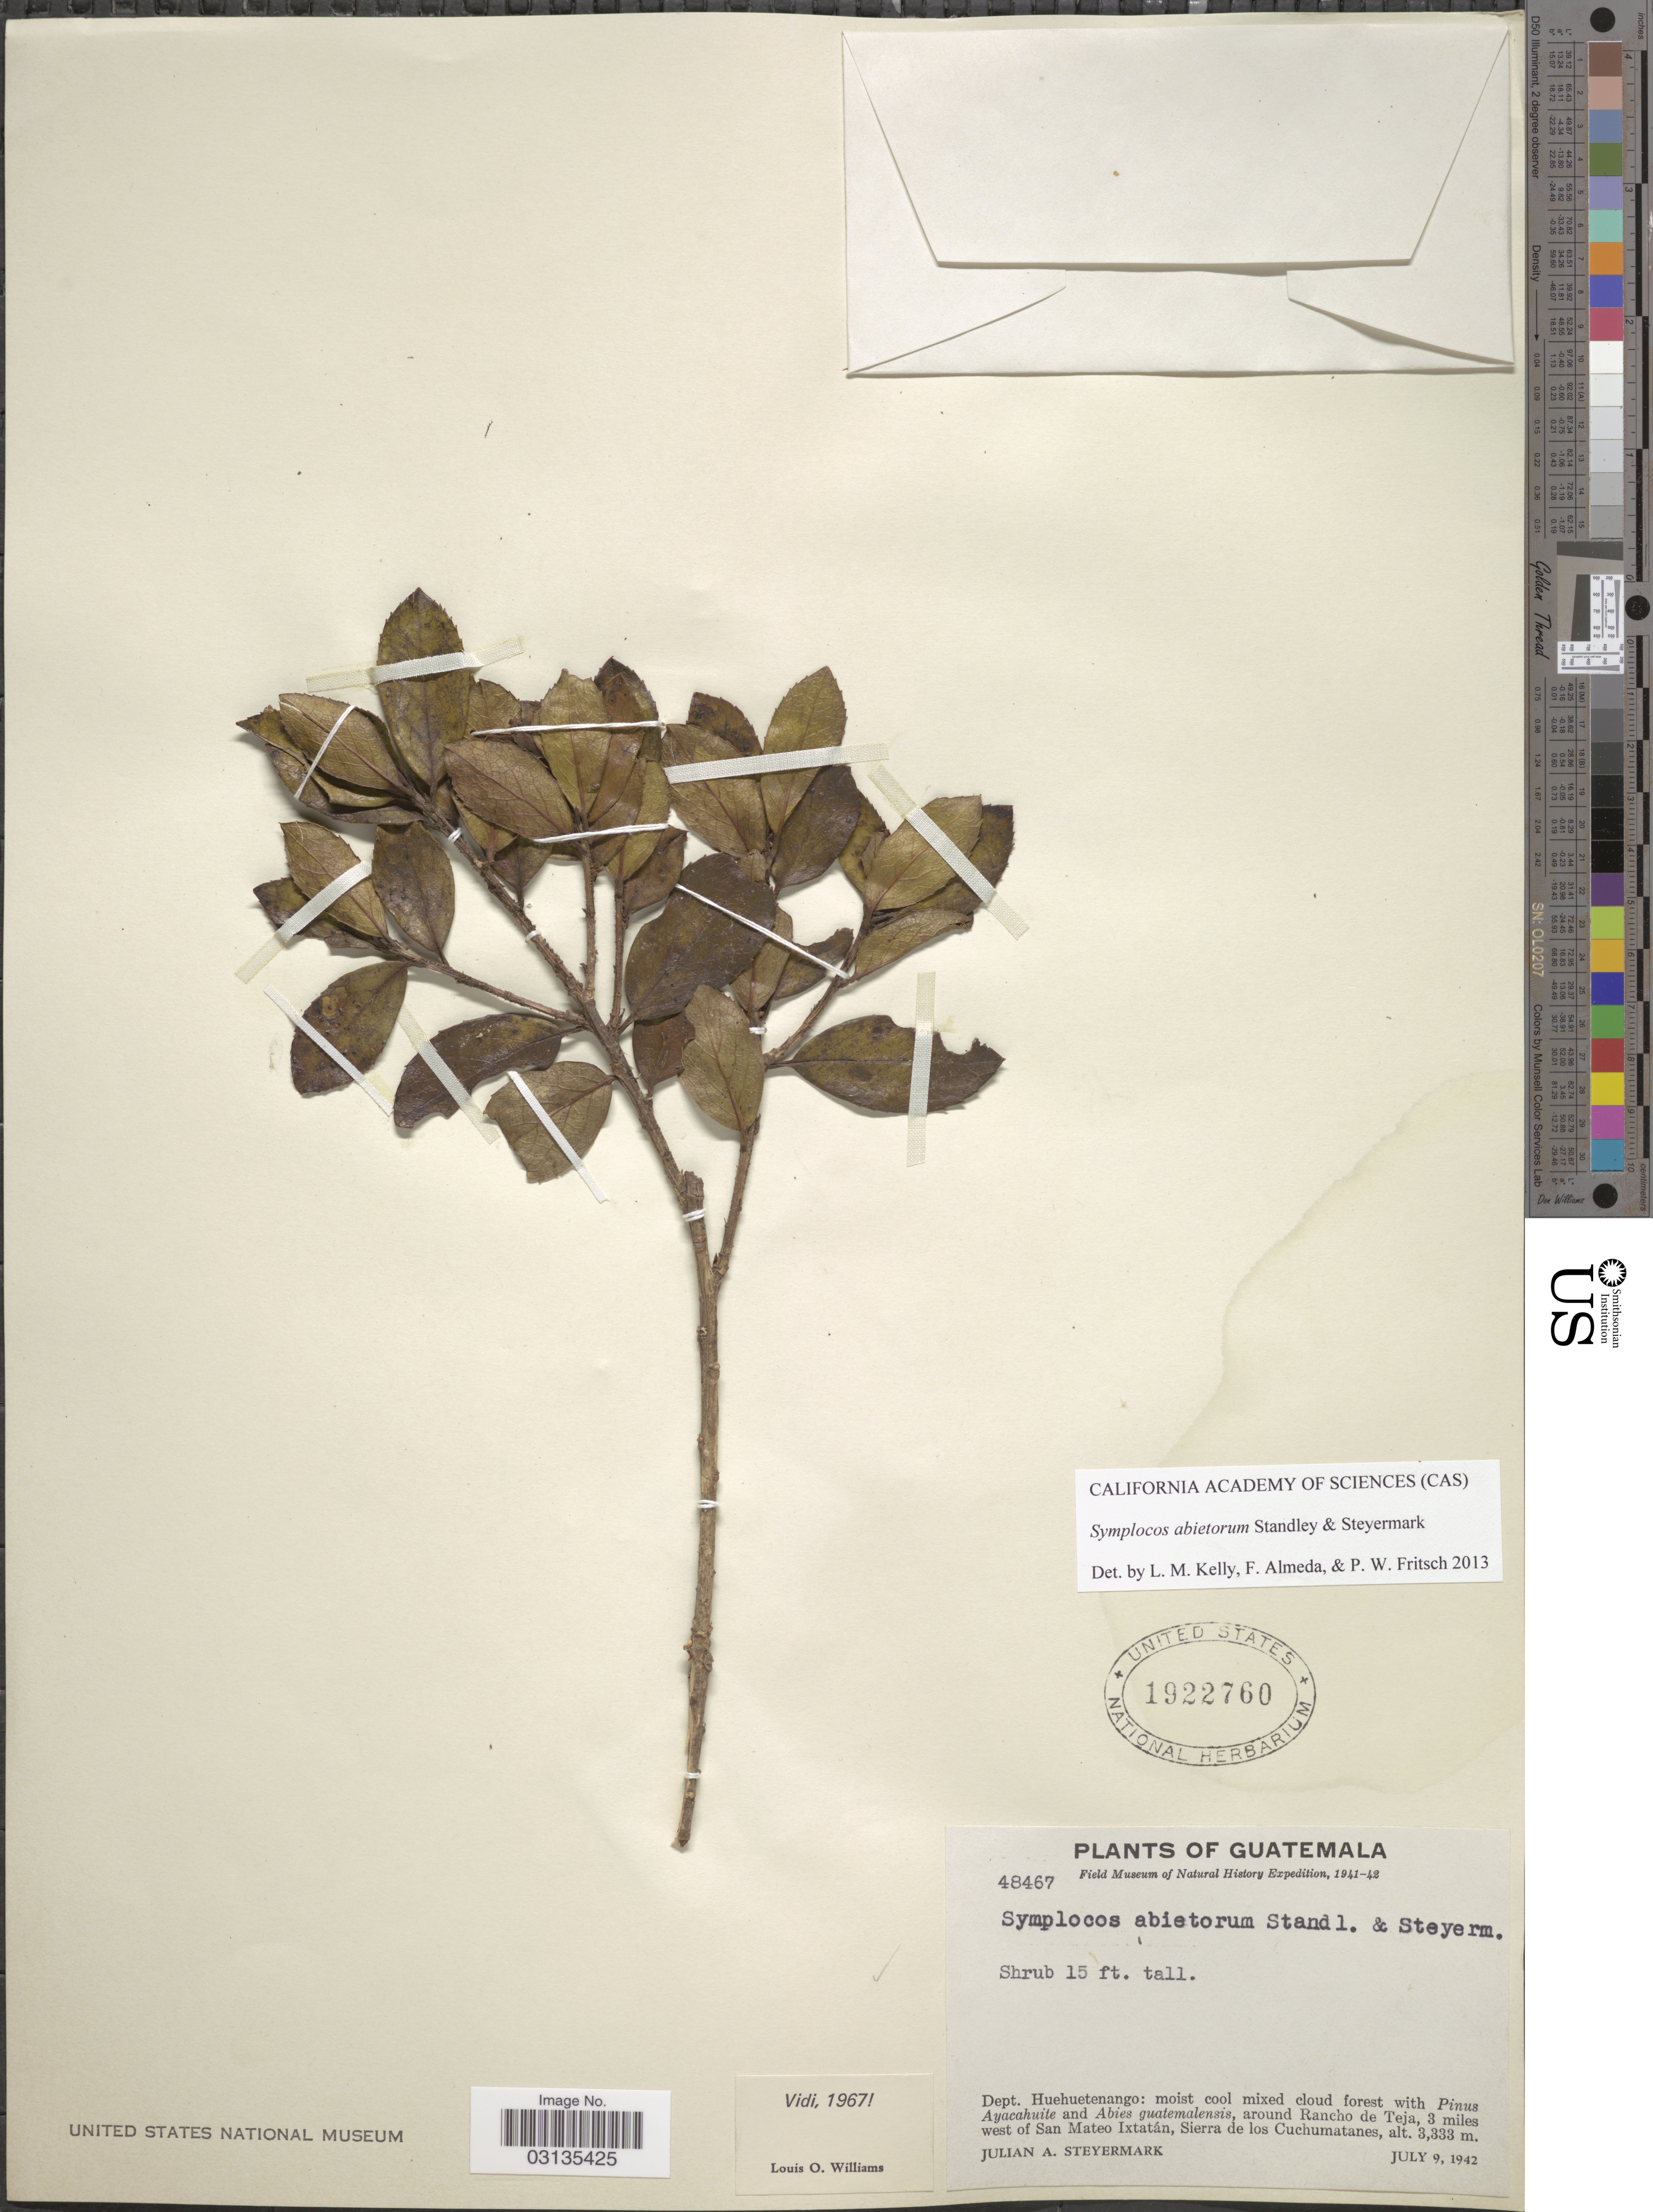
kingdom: Plantae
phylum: Tracheophyta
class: Magnoliopsida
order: Ericales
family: Symplocaceae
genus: Symplocos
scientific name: Symplocos abietorum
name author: Standl. & Steyerm.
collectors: J. Steyermark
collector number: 48467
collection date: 1942-07-09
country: Guatemala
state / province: Huehuetenango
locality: Dept. Huehuetenango: around Rancho de Teja, 3 miles west of San Mateo Ixtatán, Sierra de los Cuchumatanes.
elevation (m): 3333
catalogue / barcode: US 1922760